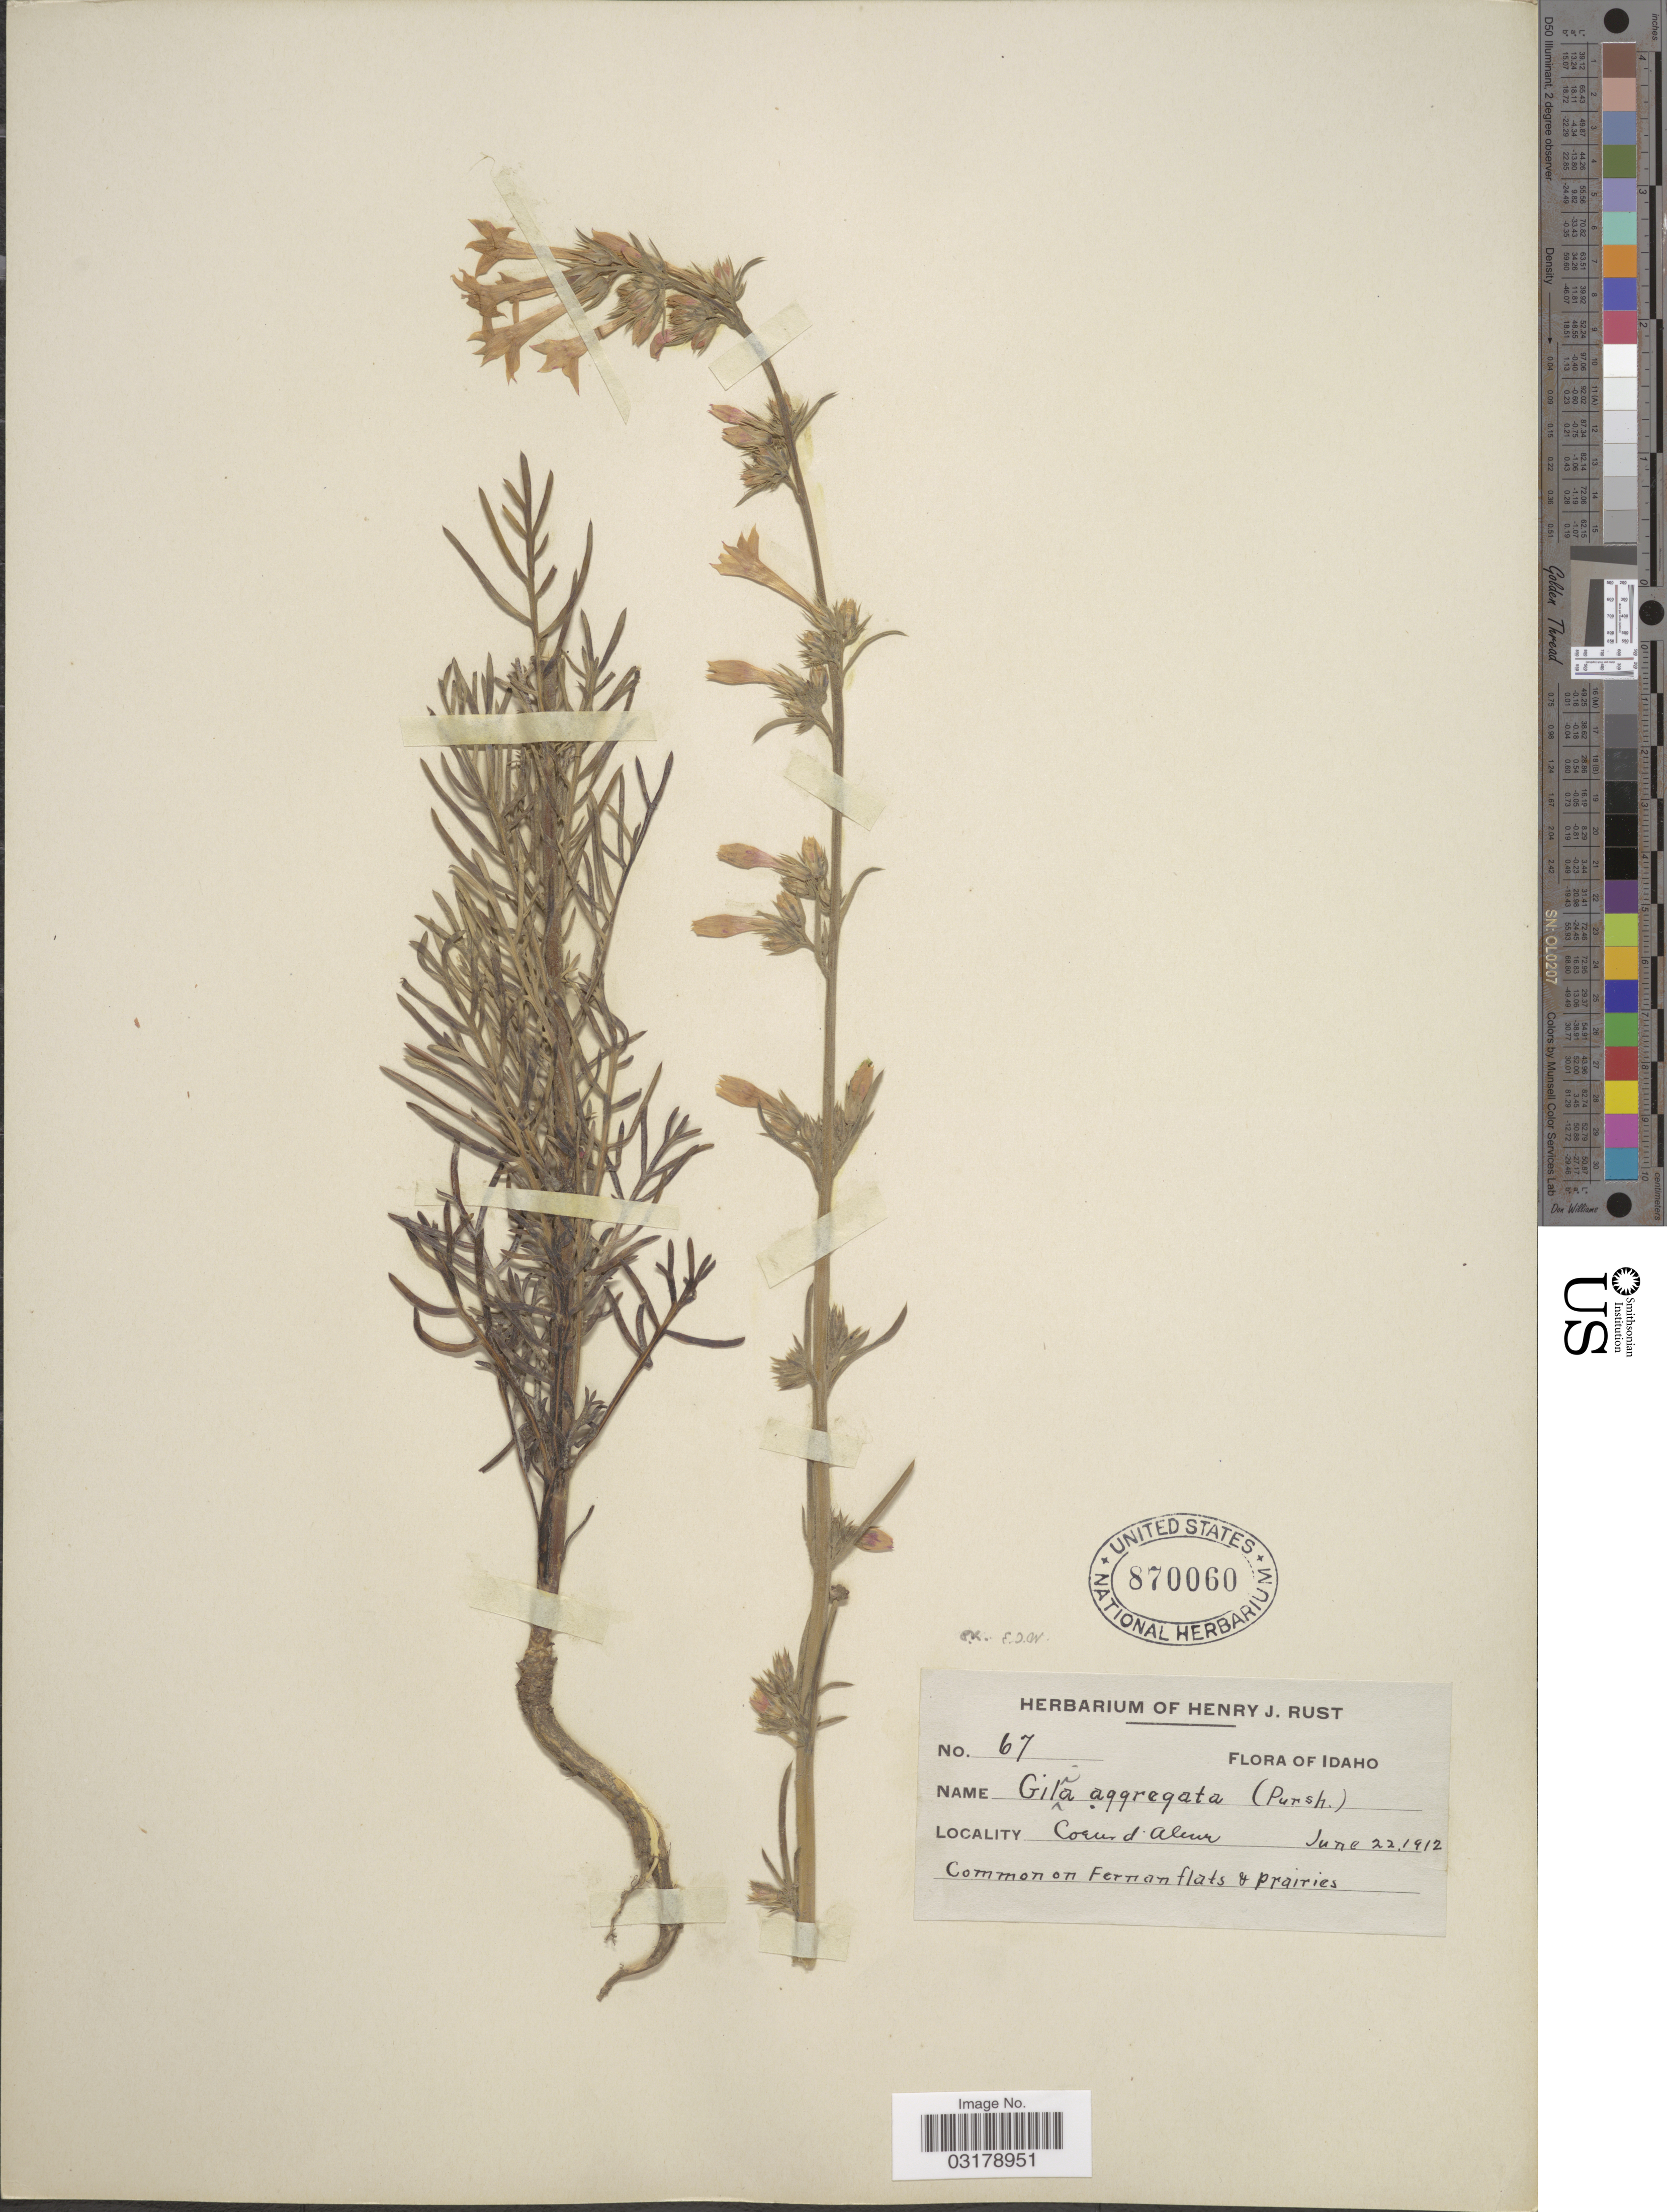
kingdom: Plantae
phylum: Tracheophyta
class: Magnoliopsida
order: Ericales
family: Polemoniaceae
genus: Ipomopsis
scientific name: Ipomopsis aggregata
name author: (Pursh) V.E. Grant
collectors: ex herb. Henry J. Rust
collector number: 67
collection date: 1912-06-22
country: United States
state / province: Idaho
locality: Cœur d' Alene.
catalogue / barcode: US 870060